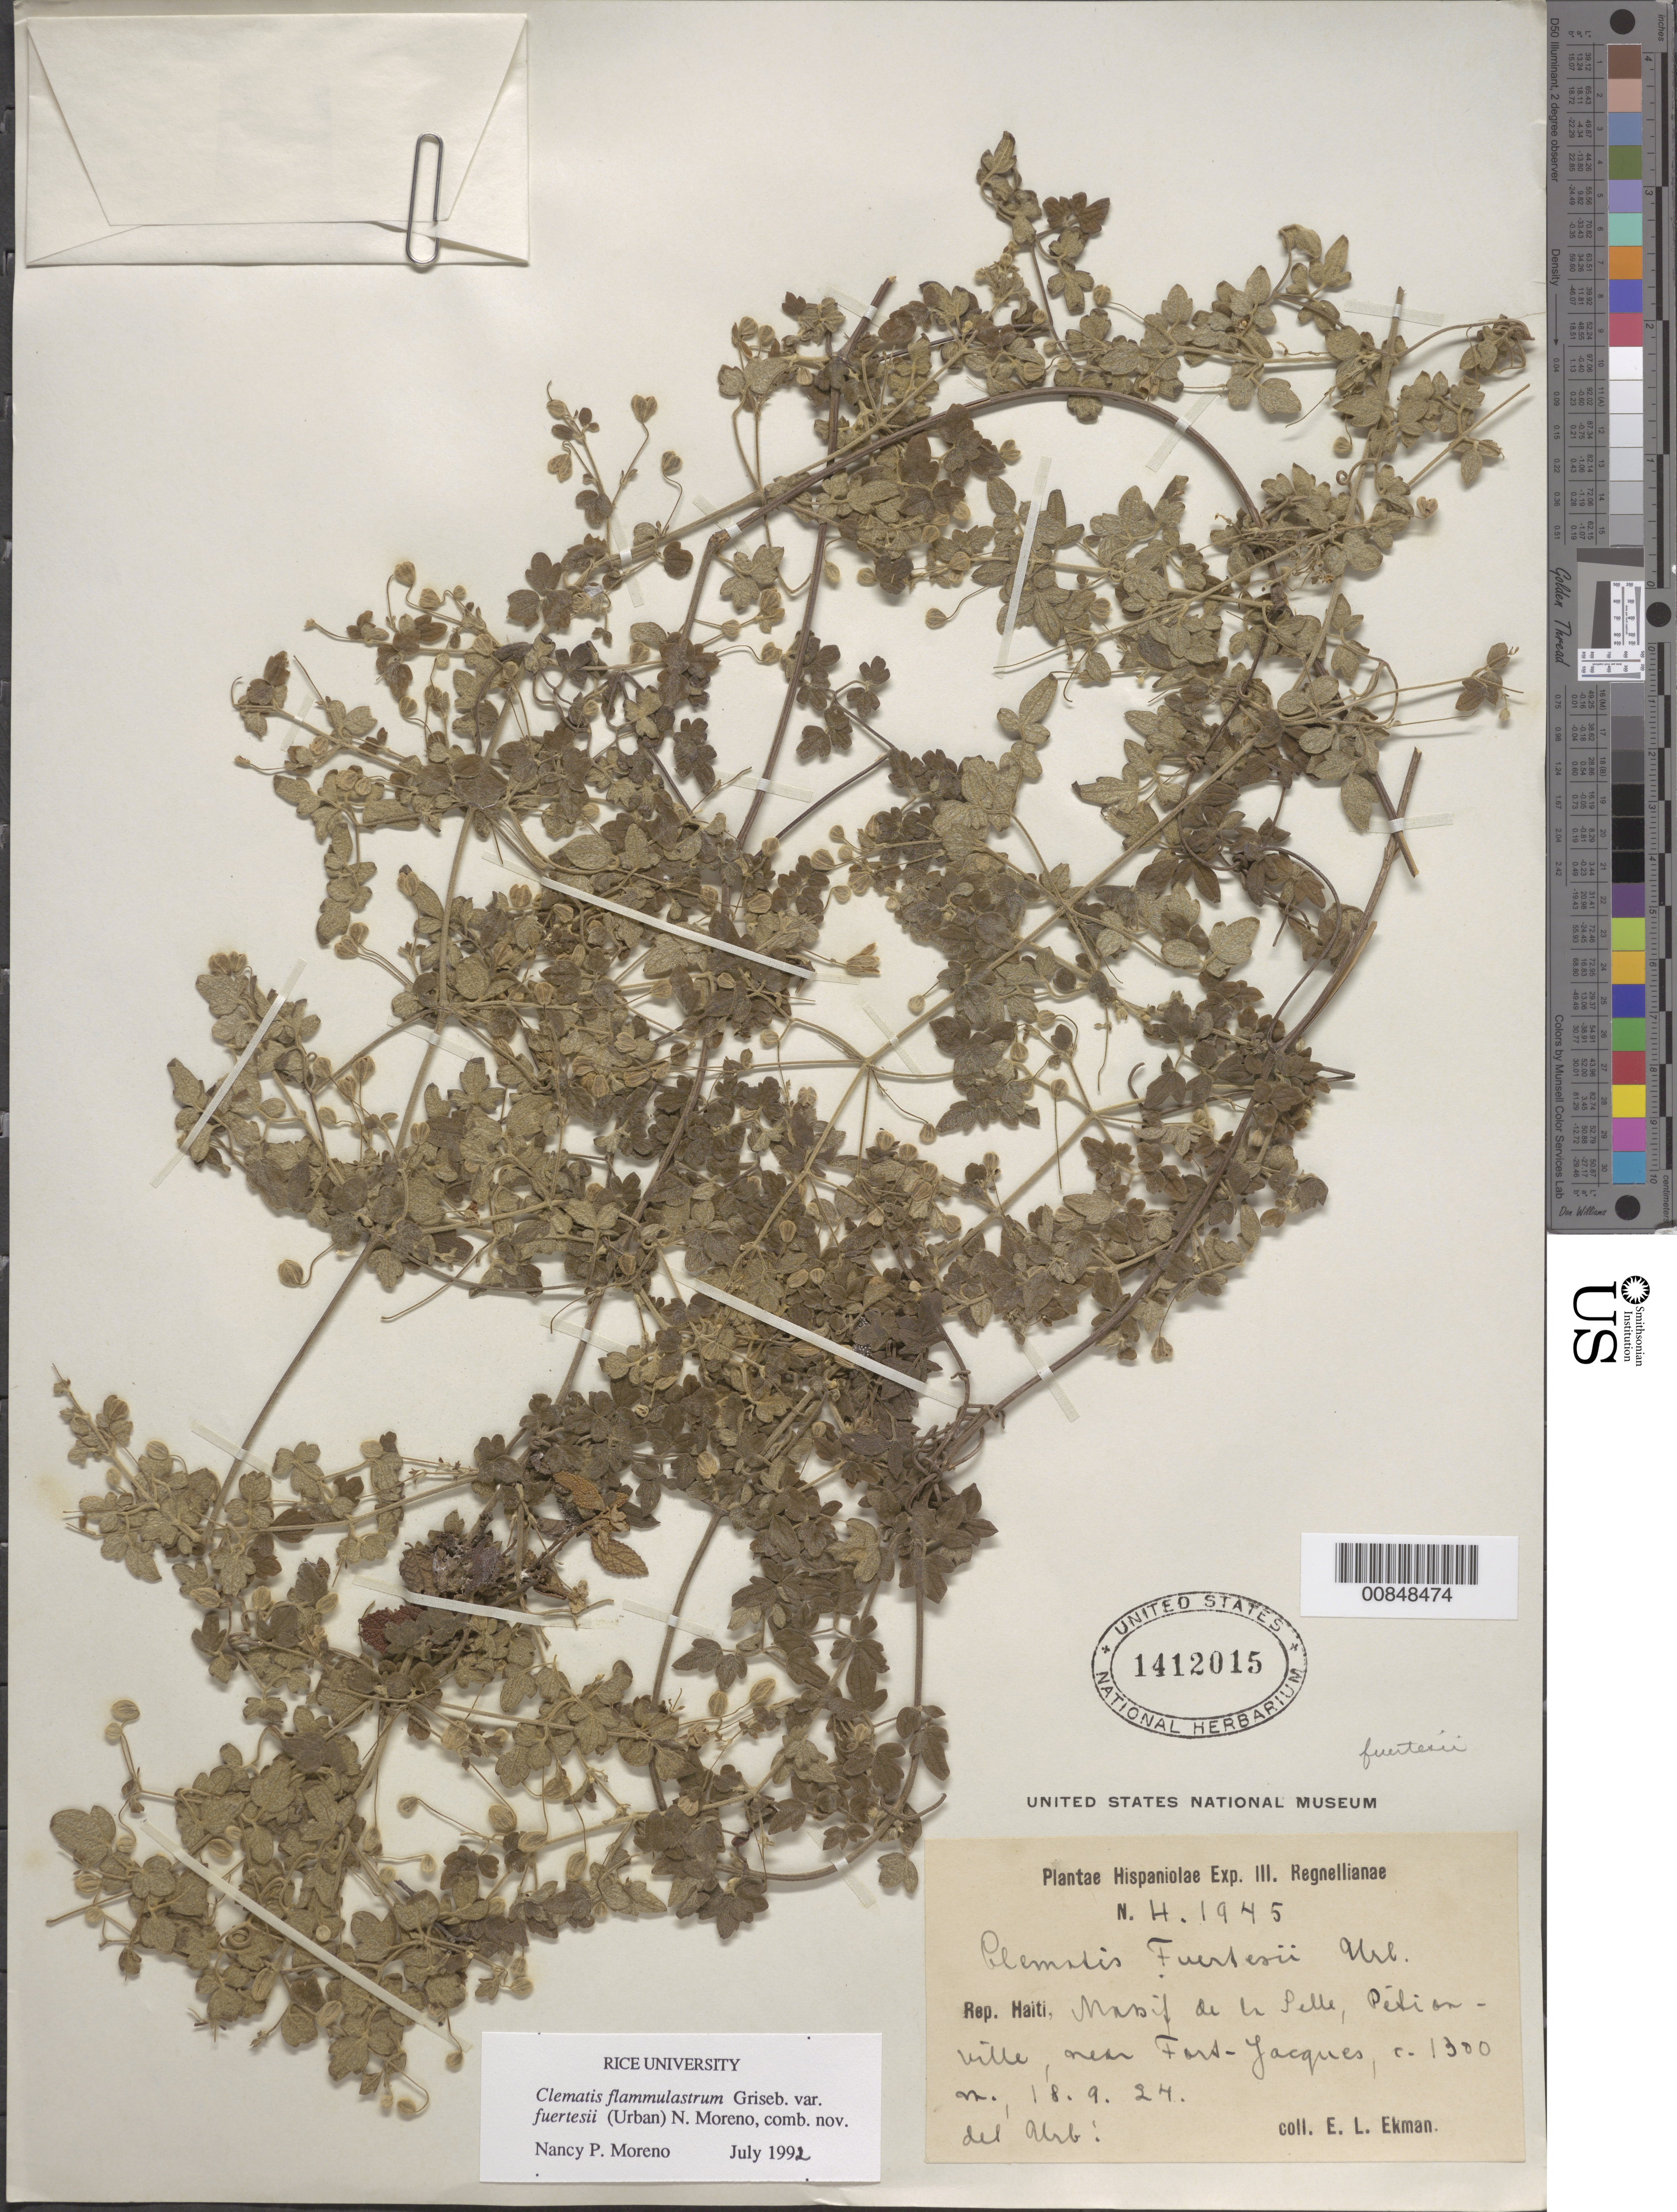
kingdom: Plantae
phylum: Tracheophyta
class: Magnoliopsida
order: Ranunculales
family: Ranunculaceae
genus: Clematis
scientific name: Clematis flammulastrum var. fuertesii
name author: (Urb.) W.T. Wang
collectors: E. L. Ekman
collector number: H 1945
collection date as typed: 18 Sep 1924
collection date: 1924-09-18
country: Haiti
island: Hispaniola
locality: Massif de la Selle, Pétionville, near Fort-Jacques.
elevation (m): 1300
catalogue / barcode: US 1412015